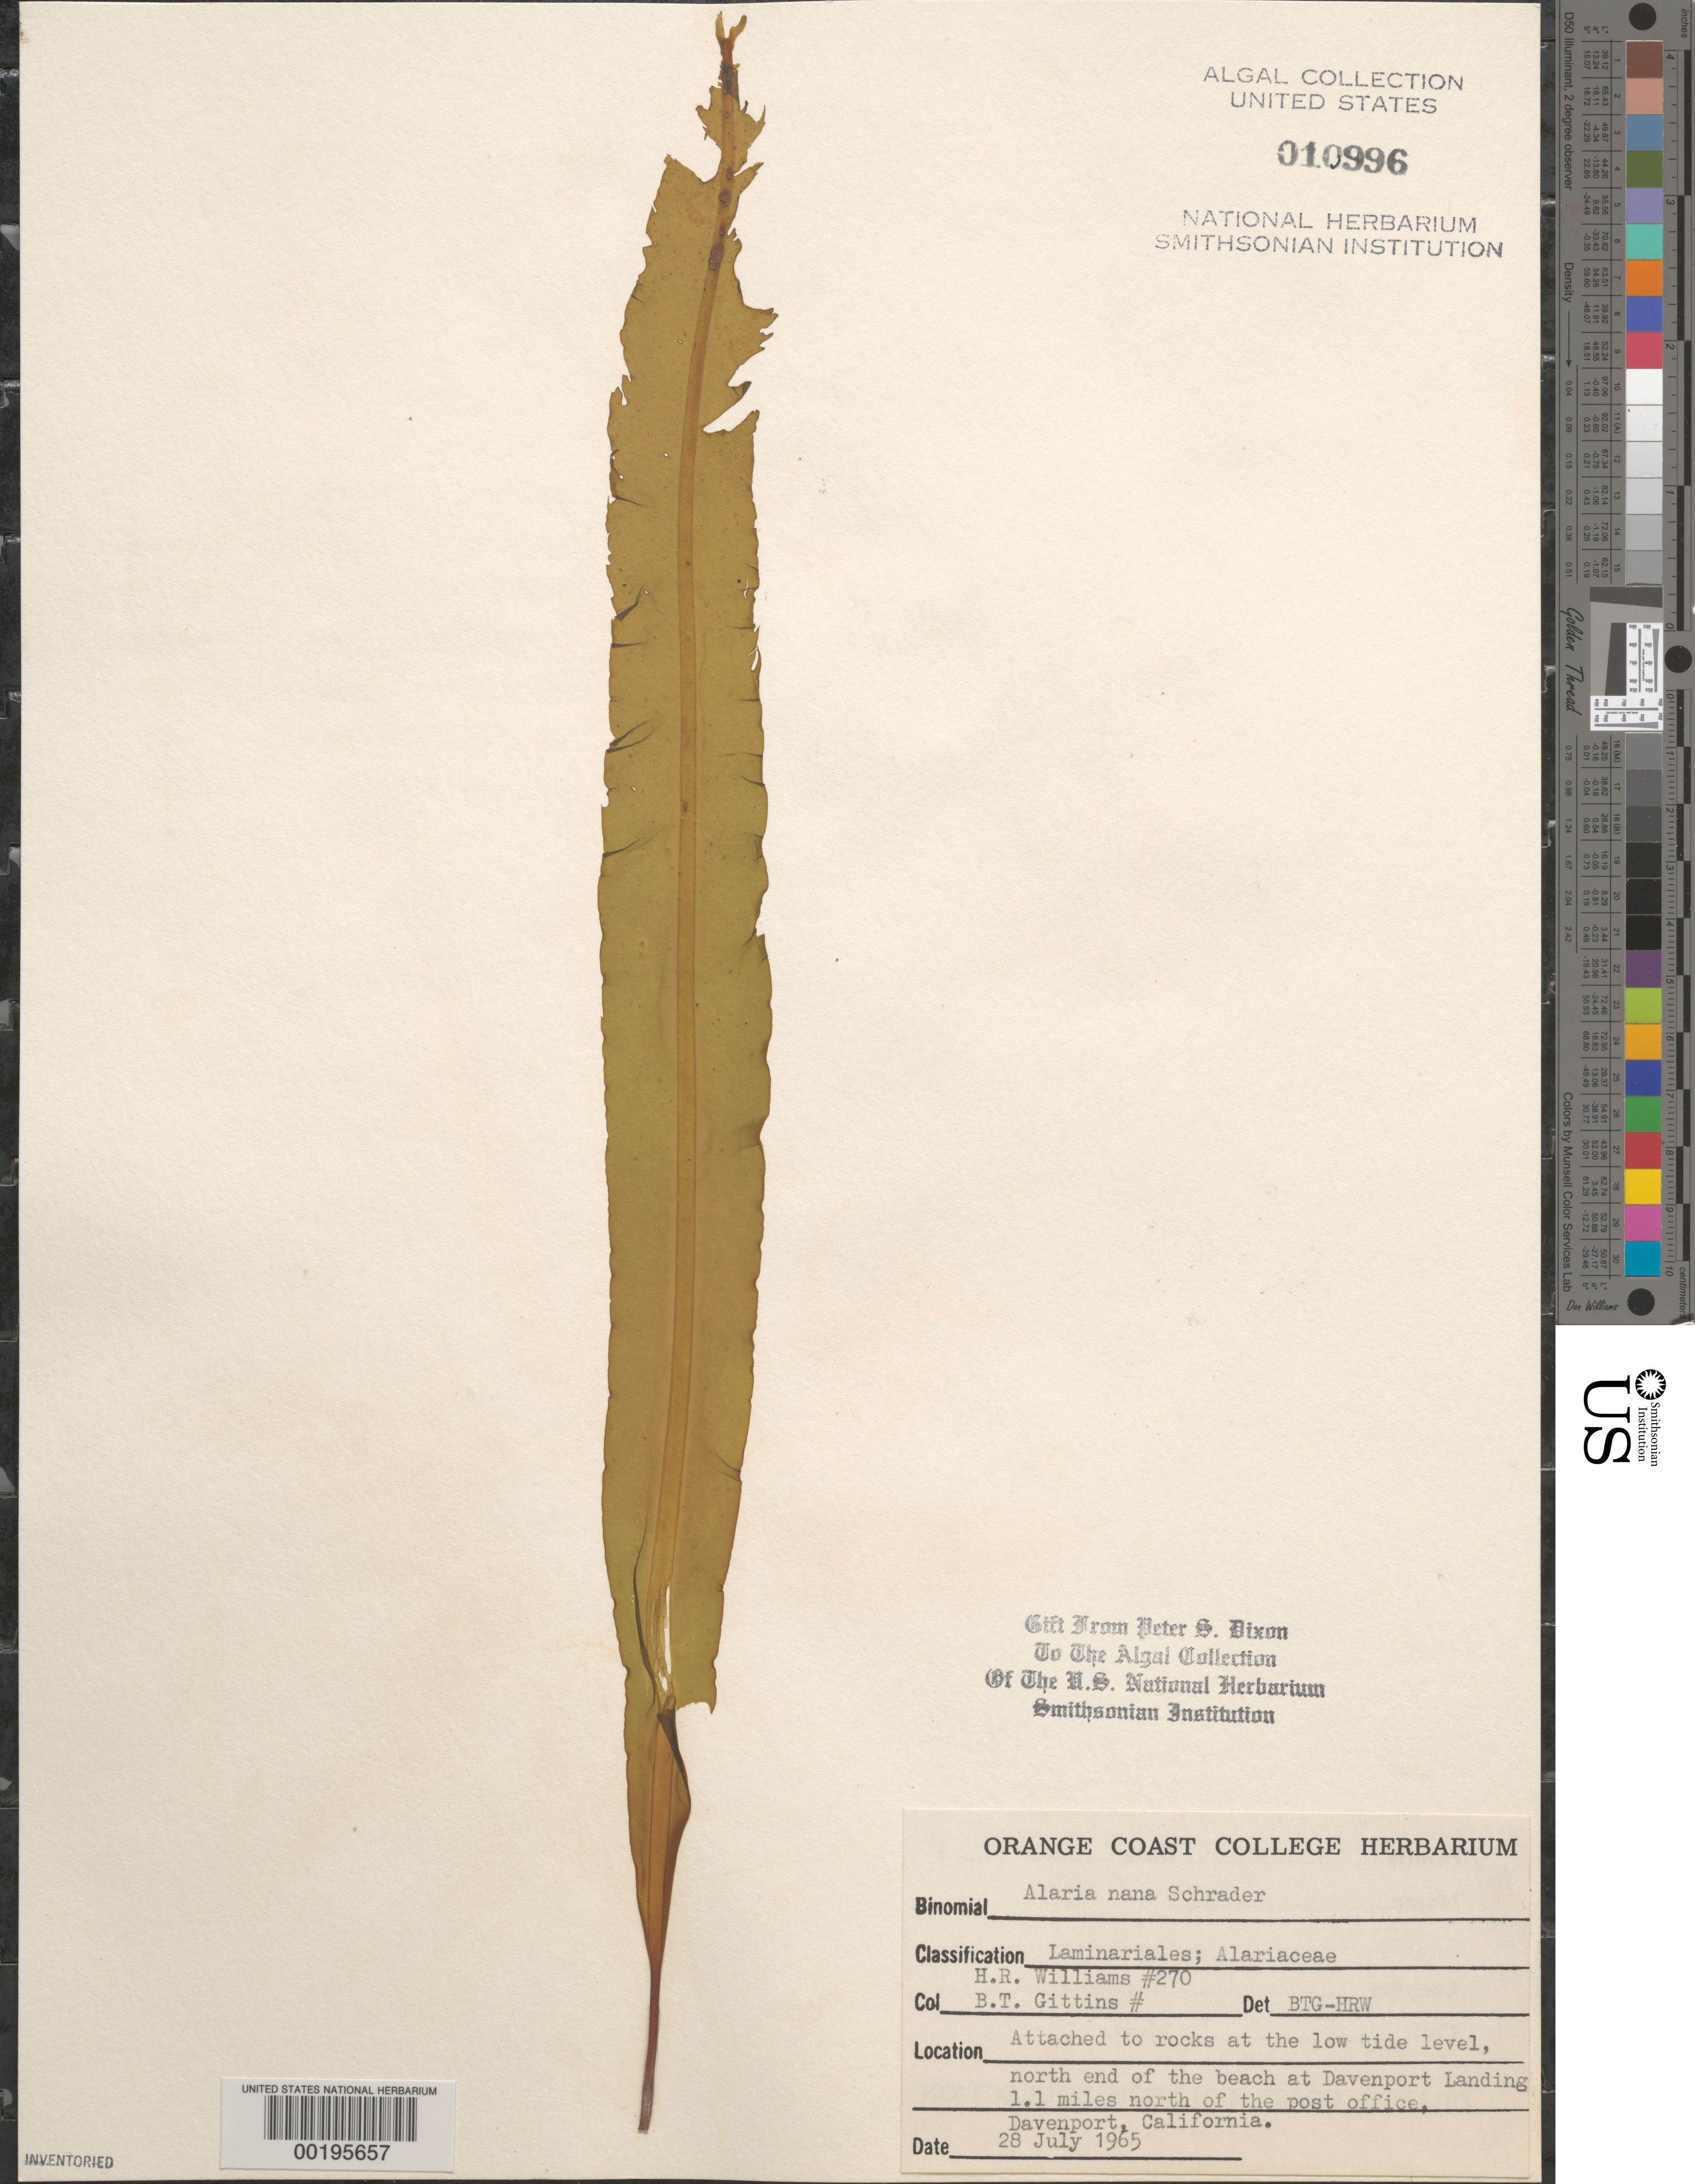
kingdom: Chromista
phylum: Ochrophyta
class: Phaeophyceae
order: Laminariales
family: Alariaceae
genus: Alaria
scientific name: Alaria marginata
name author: Postels & Rupr.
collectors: H. R. Williams & B. Gittins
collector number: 270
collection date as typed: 28 Jul 1965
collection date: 1965-07-28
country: United States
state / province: California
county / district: Santa Cruz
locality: Davenport Landing, Davenport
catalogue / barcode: US 10996